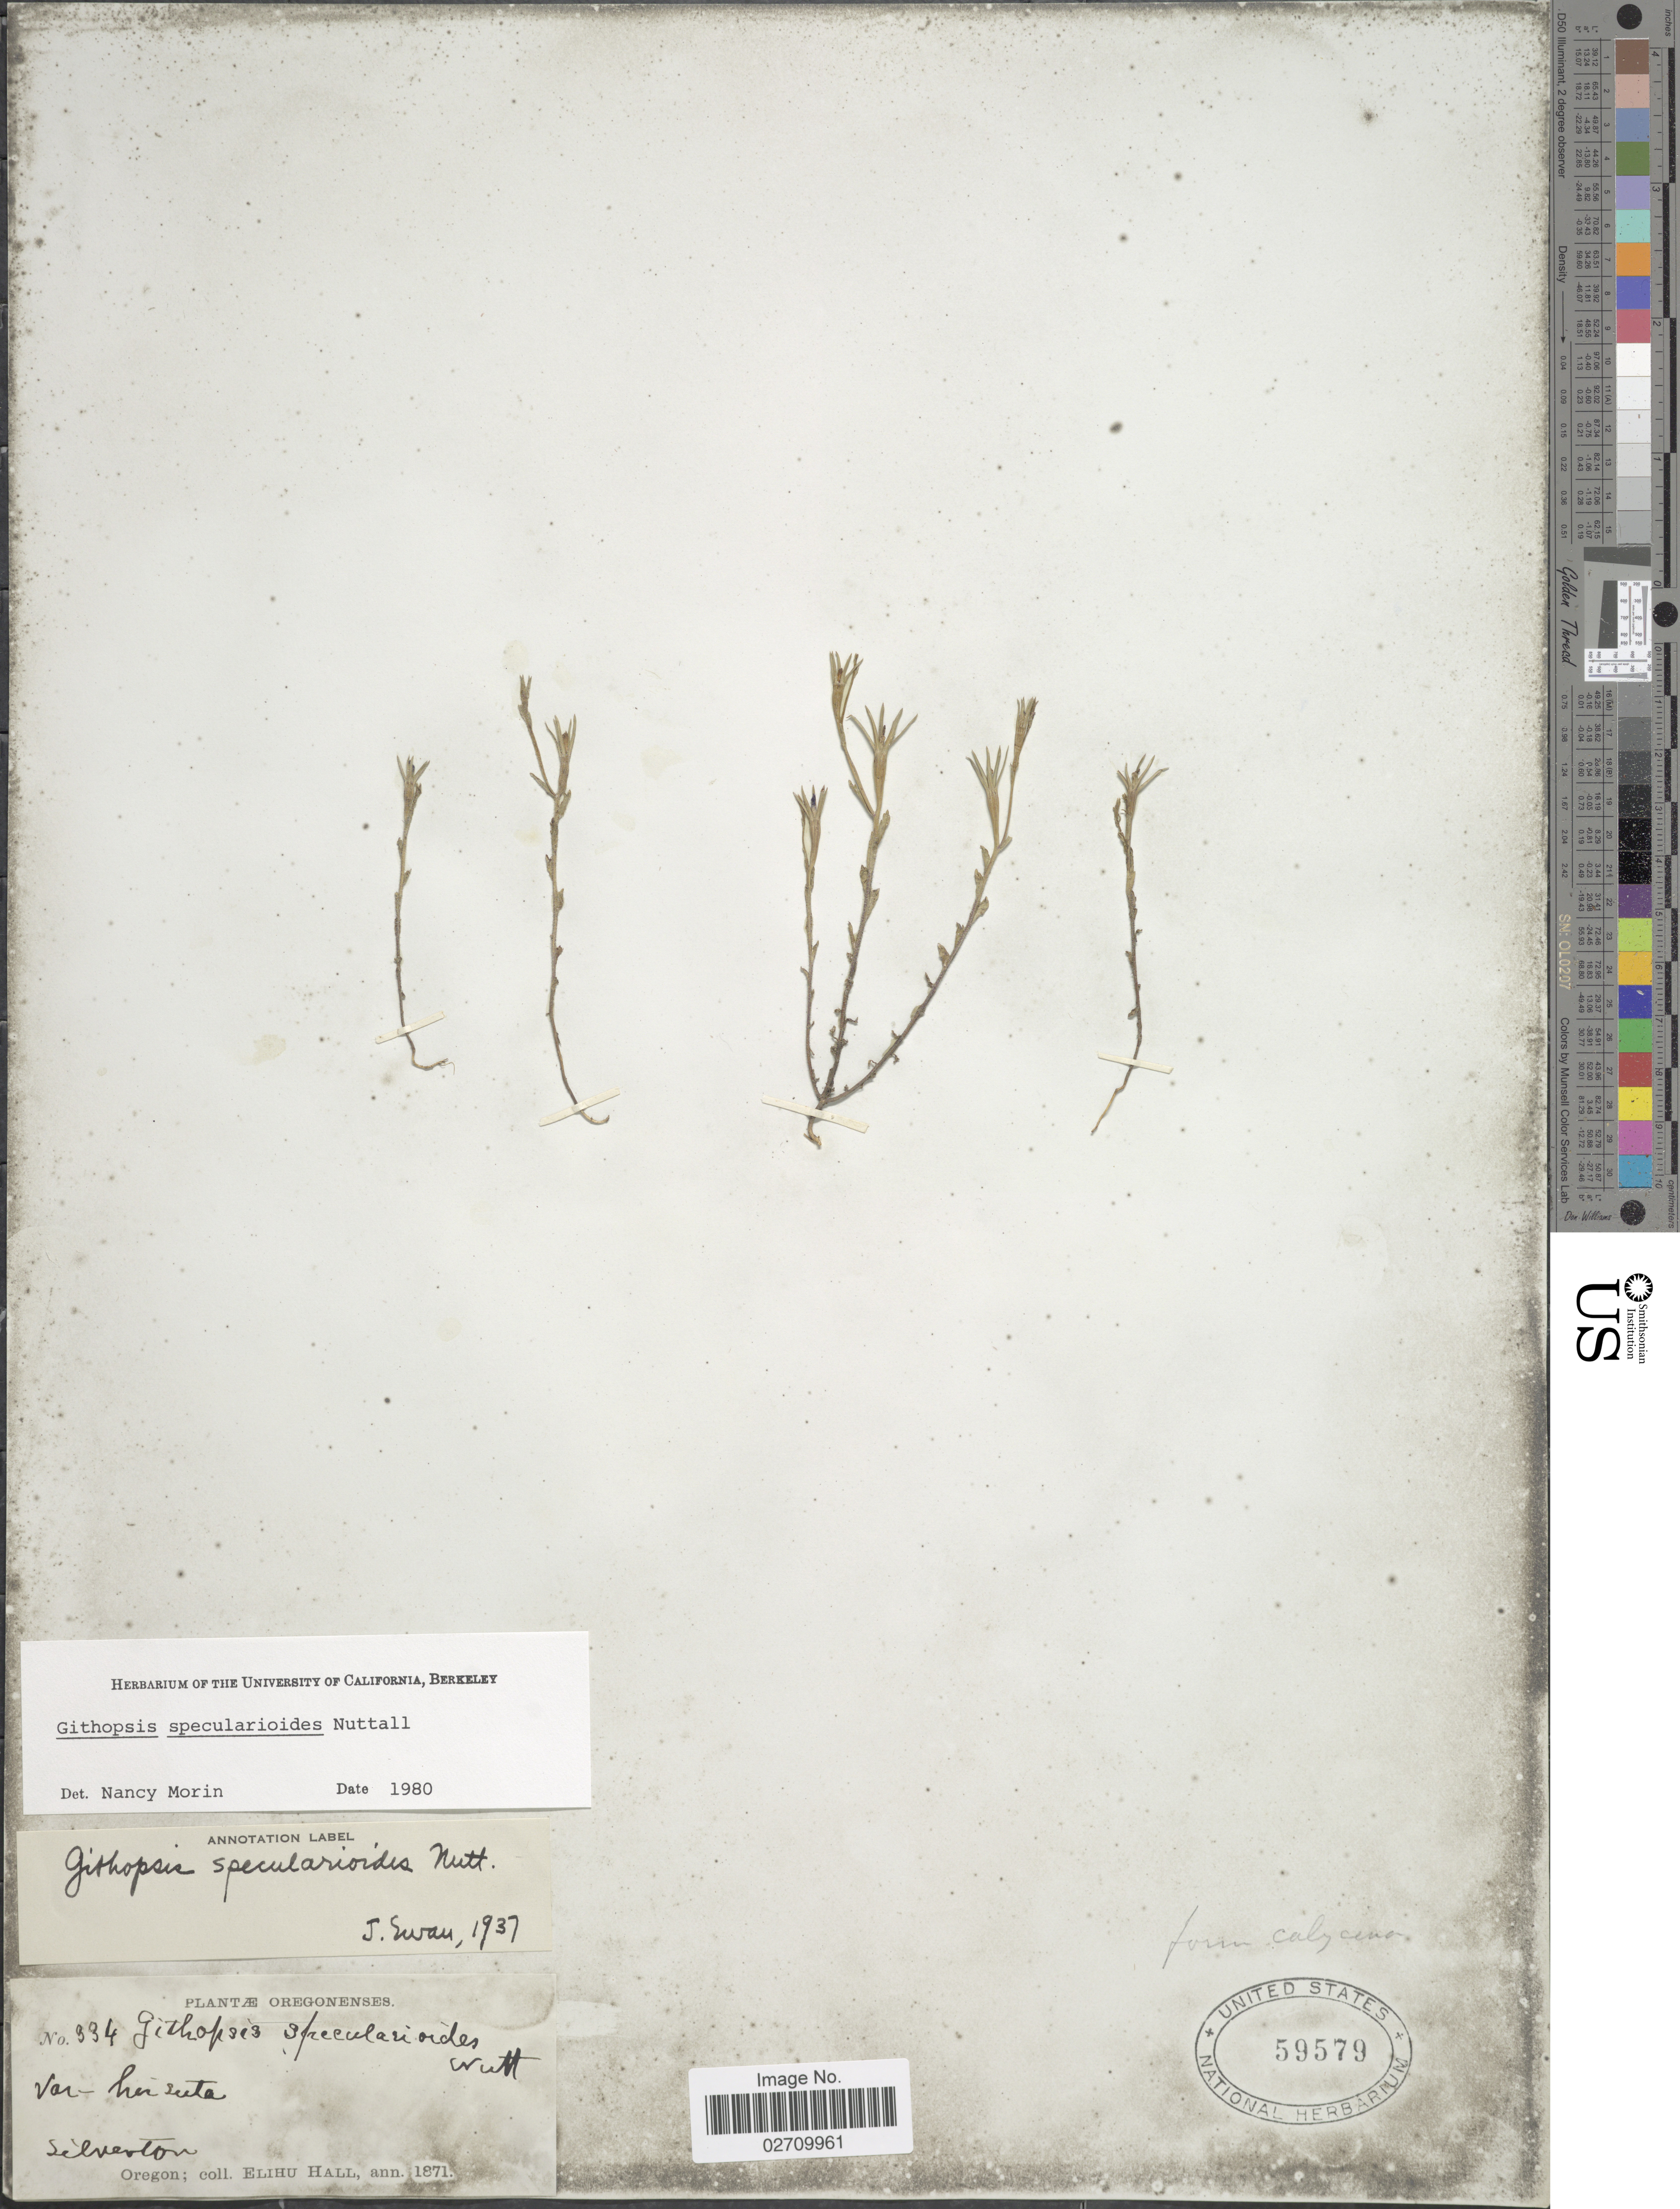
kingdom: Plantae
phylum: Tracheophyta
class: Magnoliopsida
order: Asterales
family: Campanulaceae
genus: Githopsis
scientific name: Githopsis specularioides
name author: Nutt.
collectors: E. Hall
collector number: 334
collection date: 1871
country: United States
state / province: Oregon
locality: Silverton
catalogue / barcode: US 59579